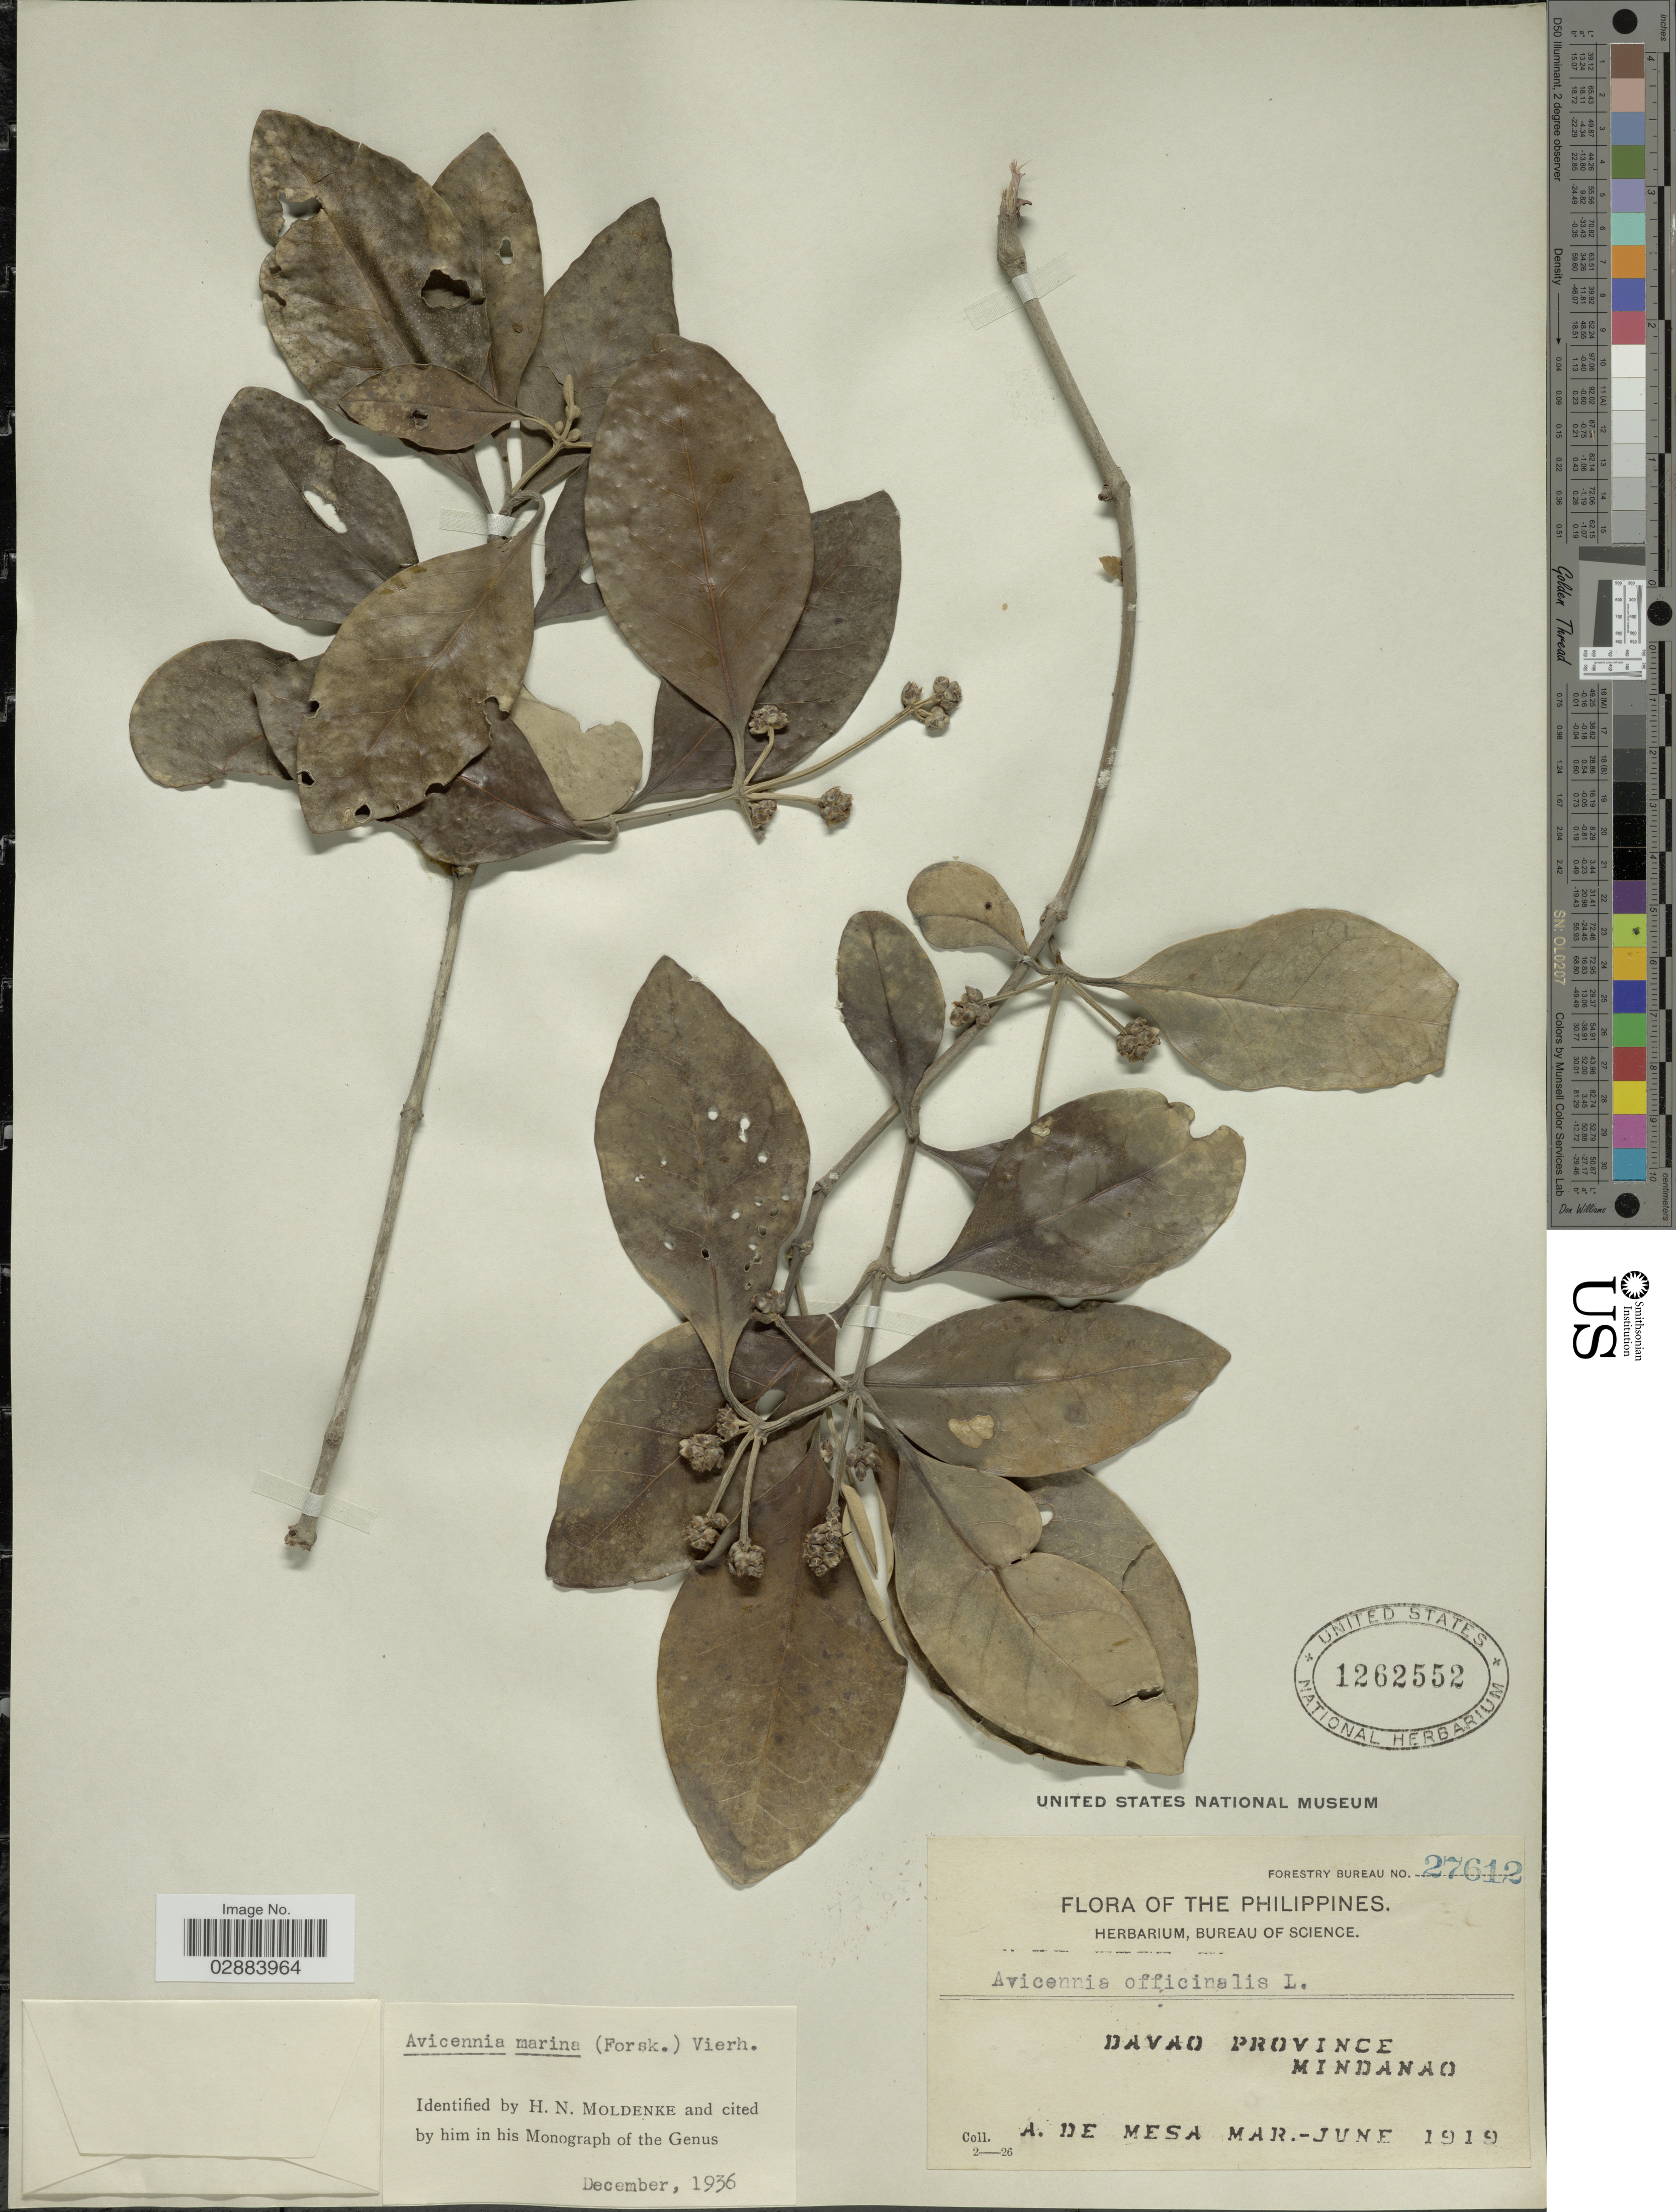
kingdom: Plantae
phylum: Tracheophyta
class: Magnoliopsida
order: Lamiales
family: Acanthaceae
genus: Avicennia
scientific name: Avicennia marina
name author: (Forssk.) Vierh.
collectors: A. De Mesa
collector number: Forestry Bureau 27612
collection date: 1919-03/1919-06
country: Philippines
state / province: Davao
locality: Davao Province. Mindanao.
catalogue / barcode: US 1262552